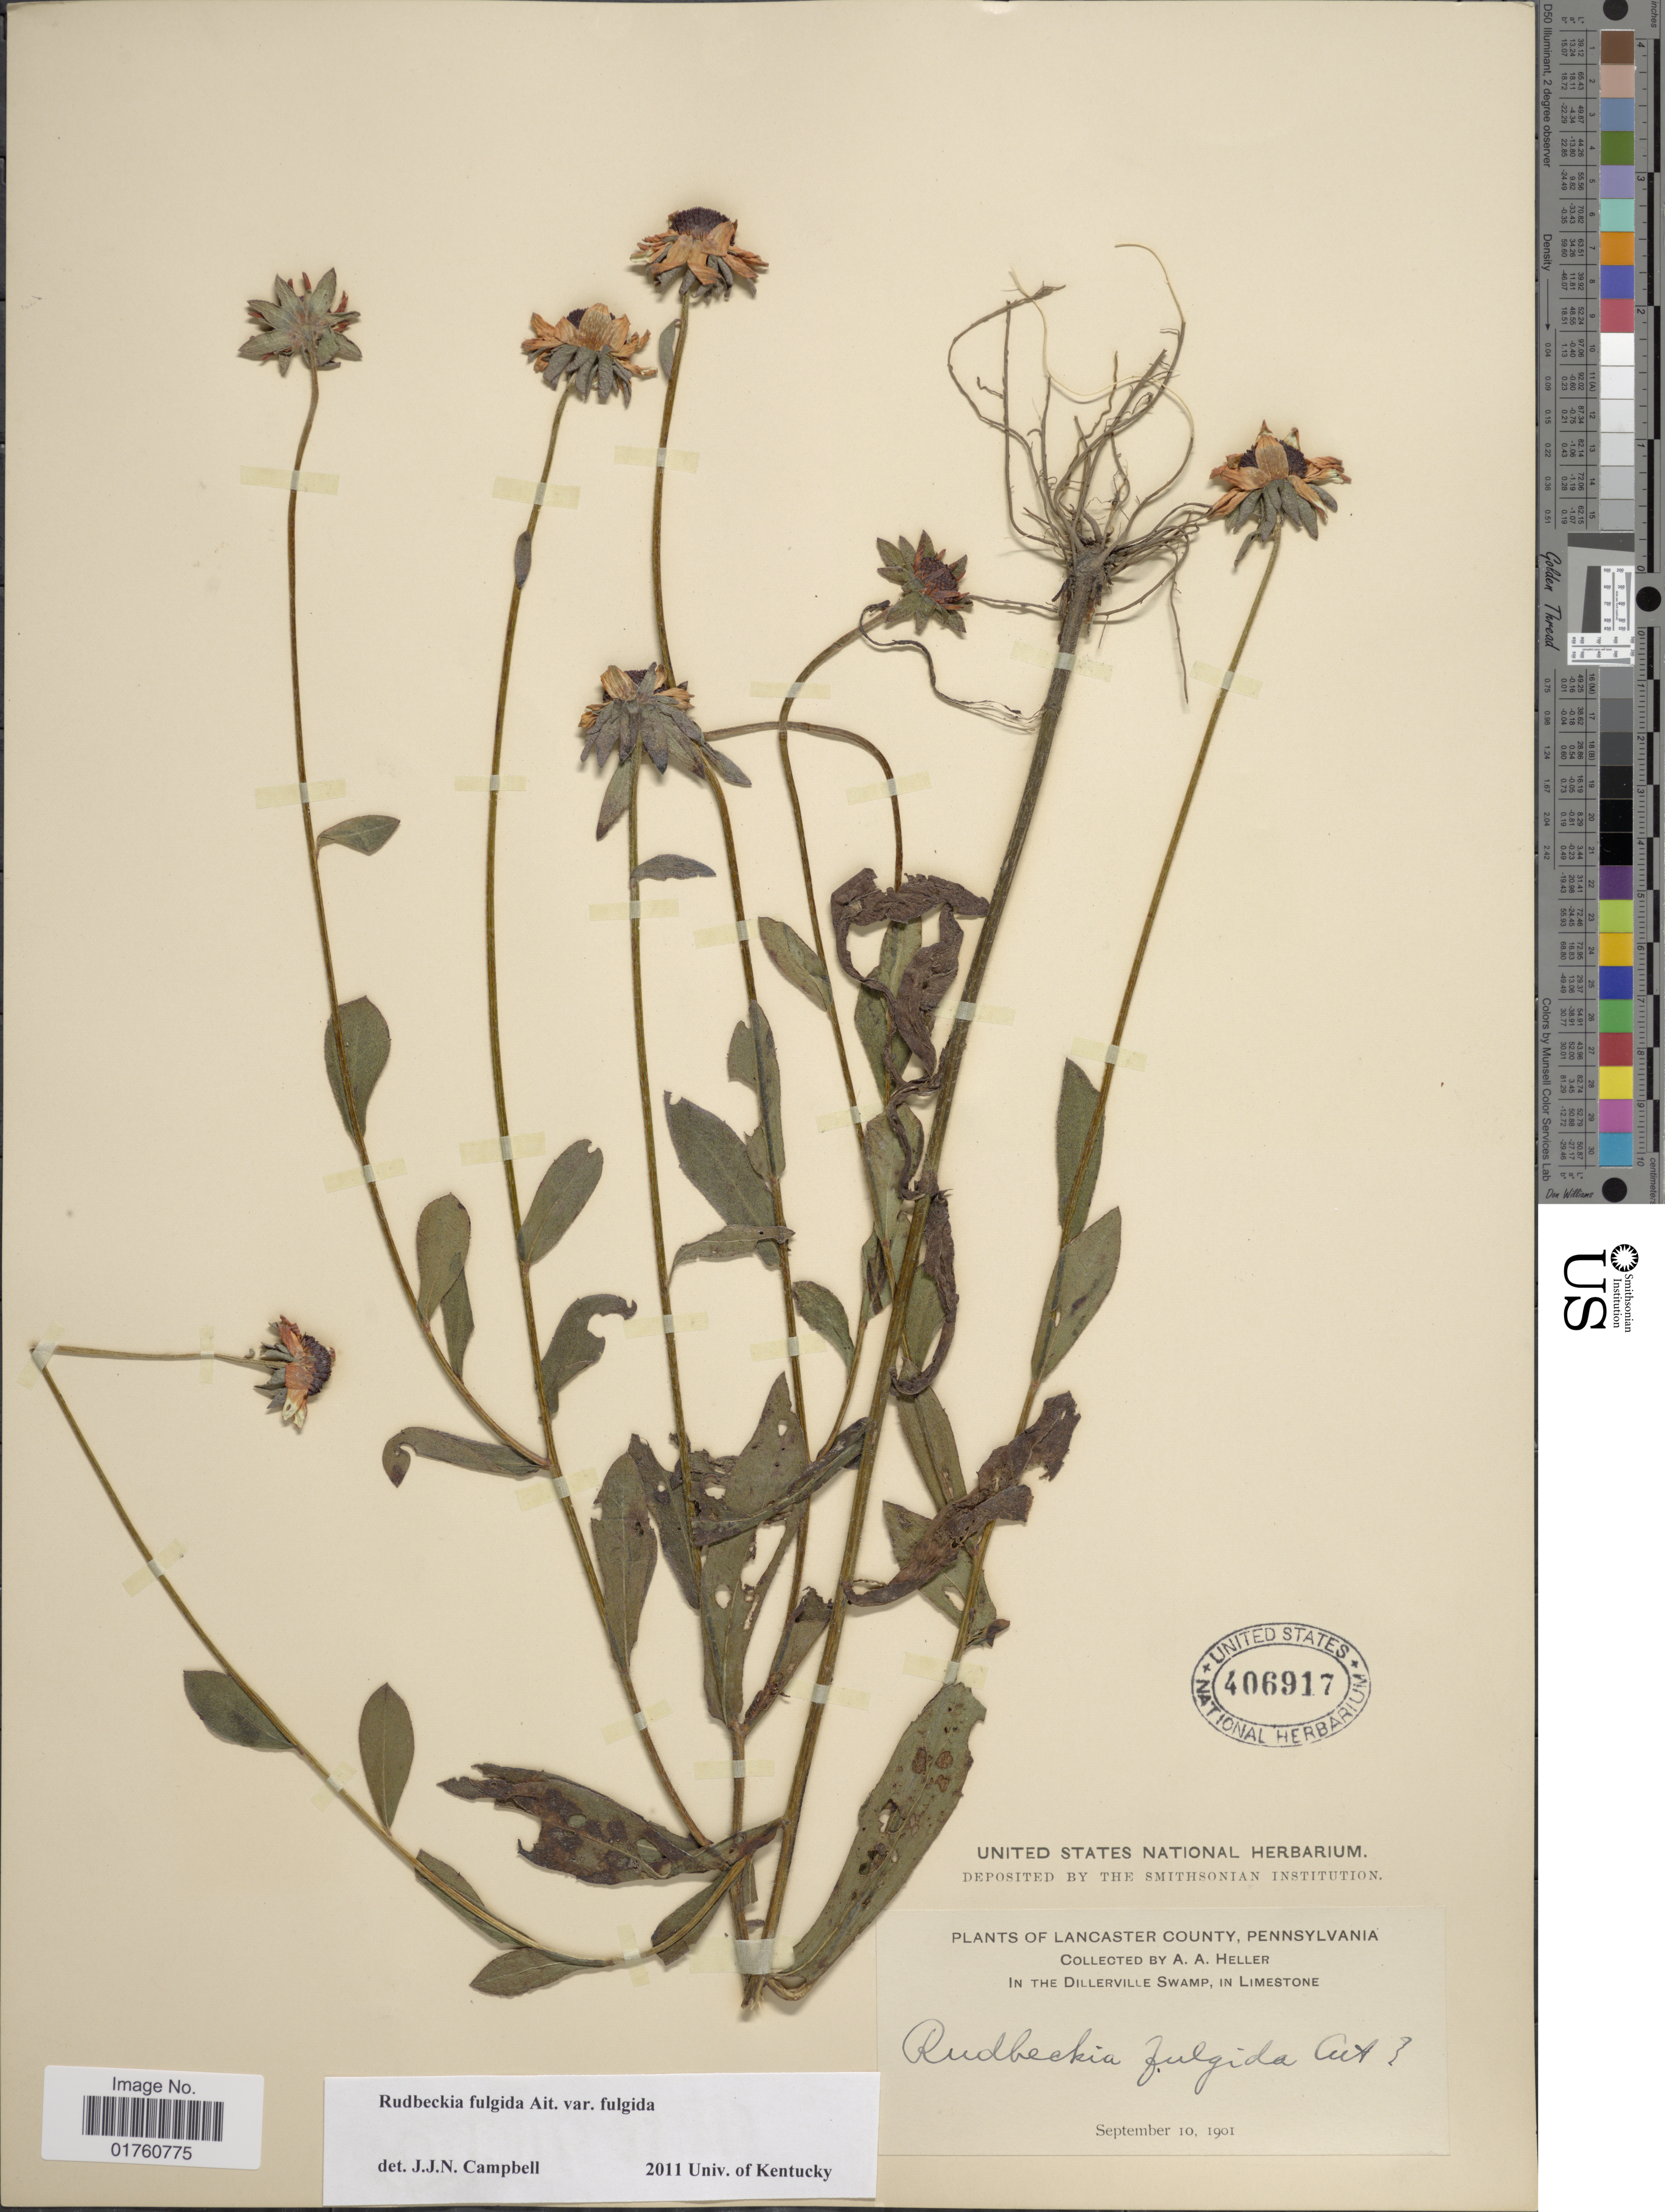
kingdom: Plantae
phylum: Tracheophyta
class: Magnoliopsida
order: Asterales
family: Asteraceae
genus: Rudbeckia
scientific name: Rudbeckia fulgida var. fulgida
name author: Aiton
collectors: A. A. Heller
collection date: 1901-09-10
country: United States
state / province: Pennsylvania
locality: Lancaster County, In the Dillerville Swamp, in Limestone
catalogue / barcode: US 406917